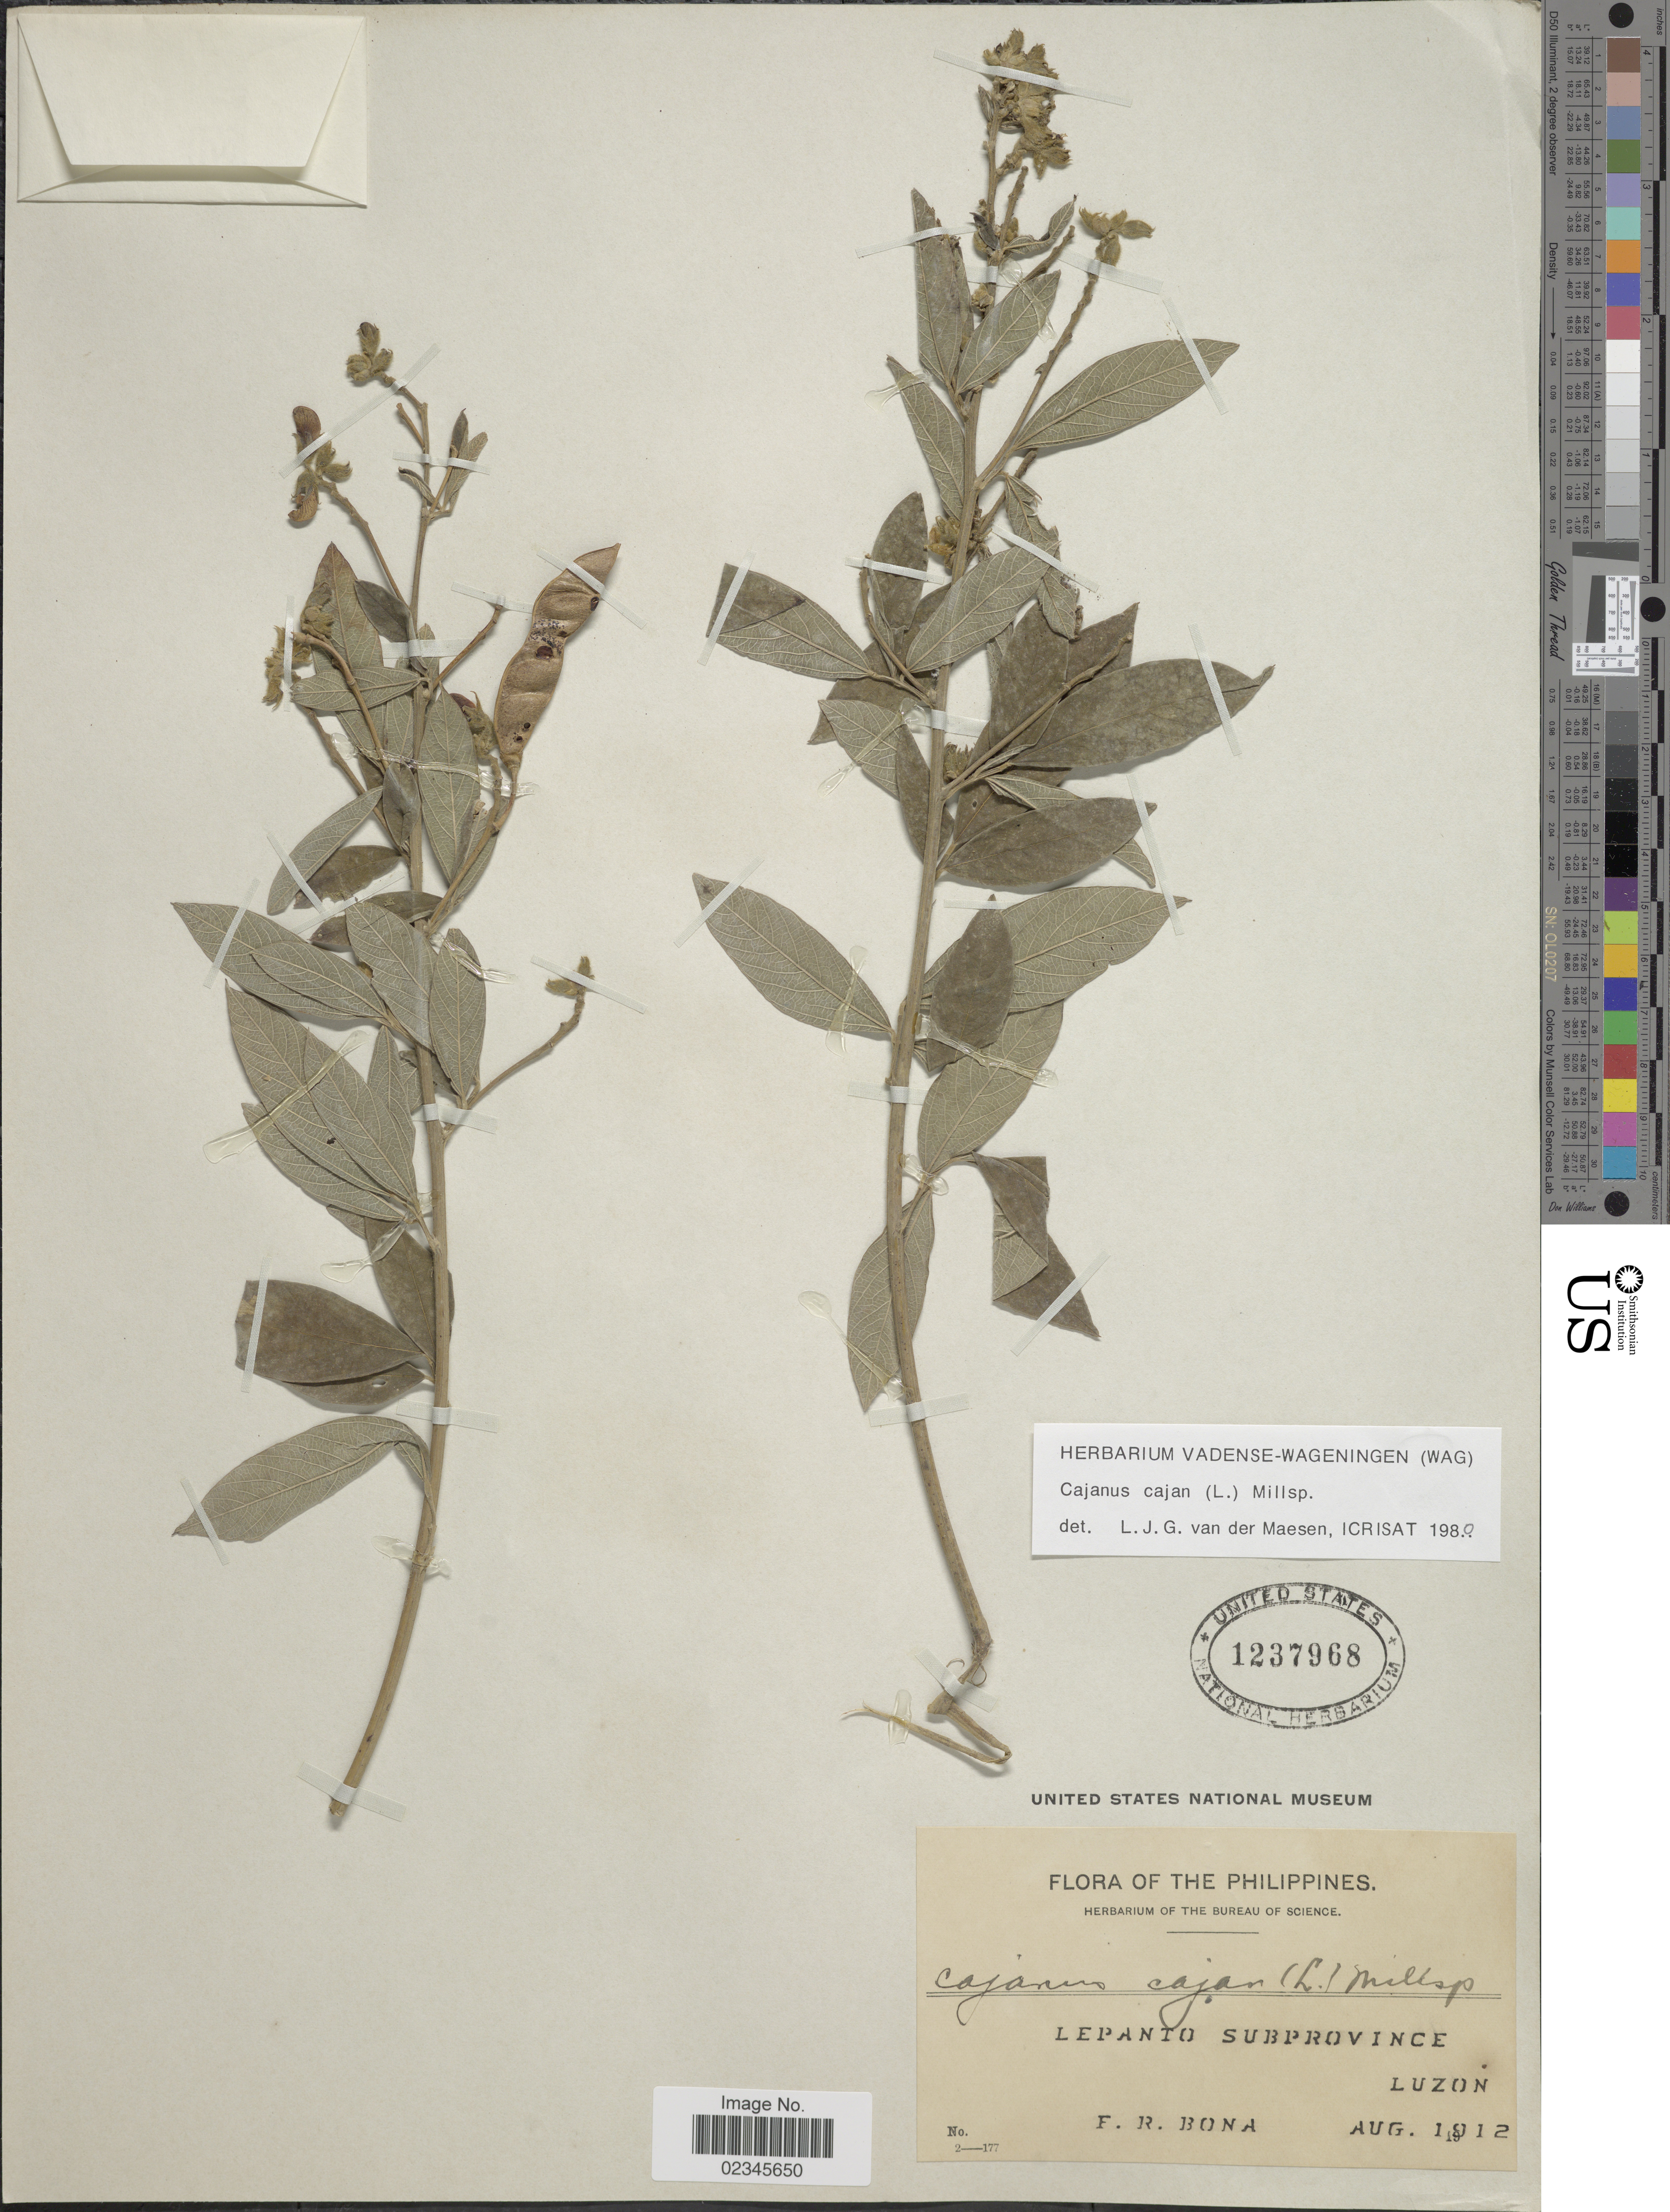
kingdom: Plantae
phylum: Tracheophyta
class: Magnoliopsida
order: Fabales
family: Fabaceae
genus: Cajanus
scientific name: Cajanus cajan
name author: (L.) Huth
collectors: F. Bona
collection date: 1912-08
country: Philippines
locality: Lepanto Subprovince, Luzon.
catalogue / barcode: US 1237968